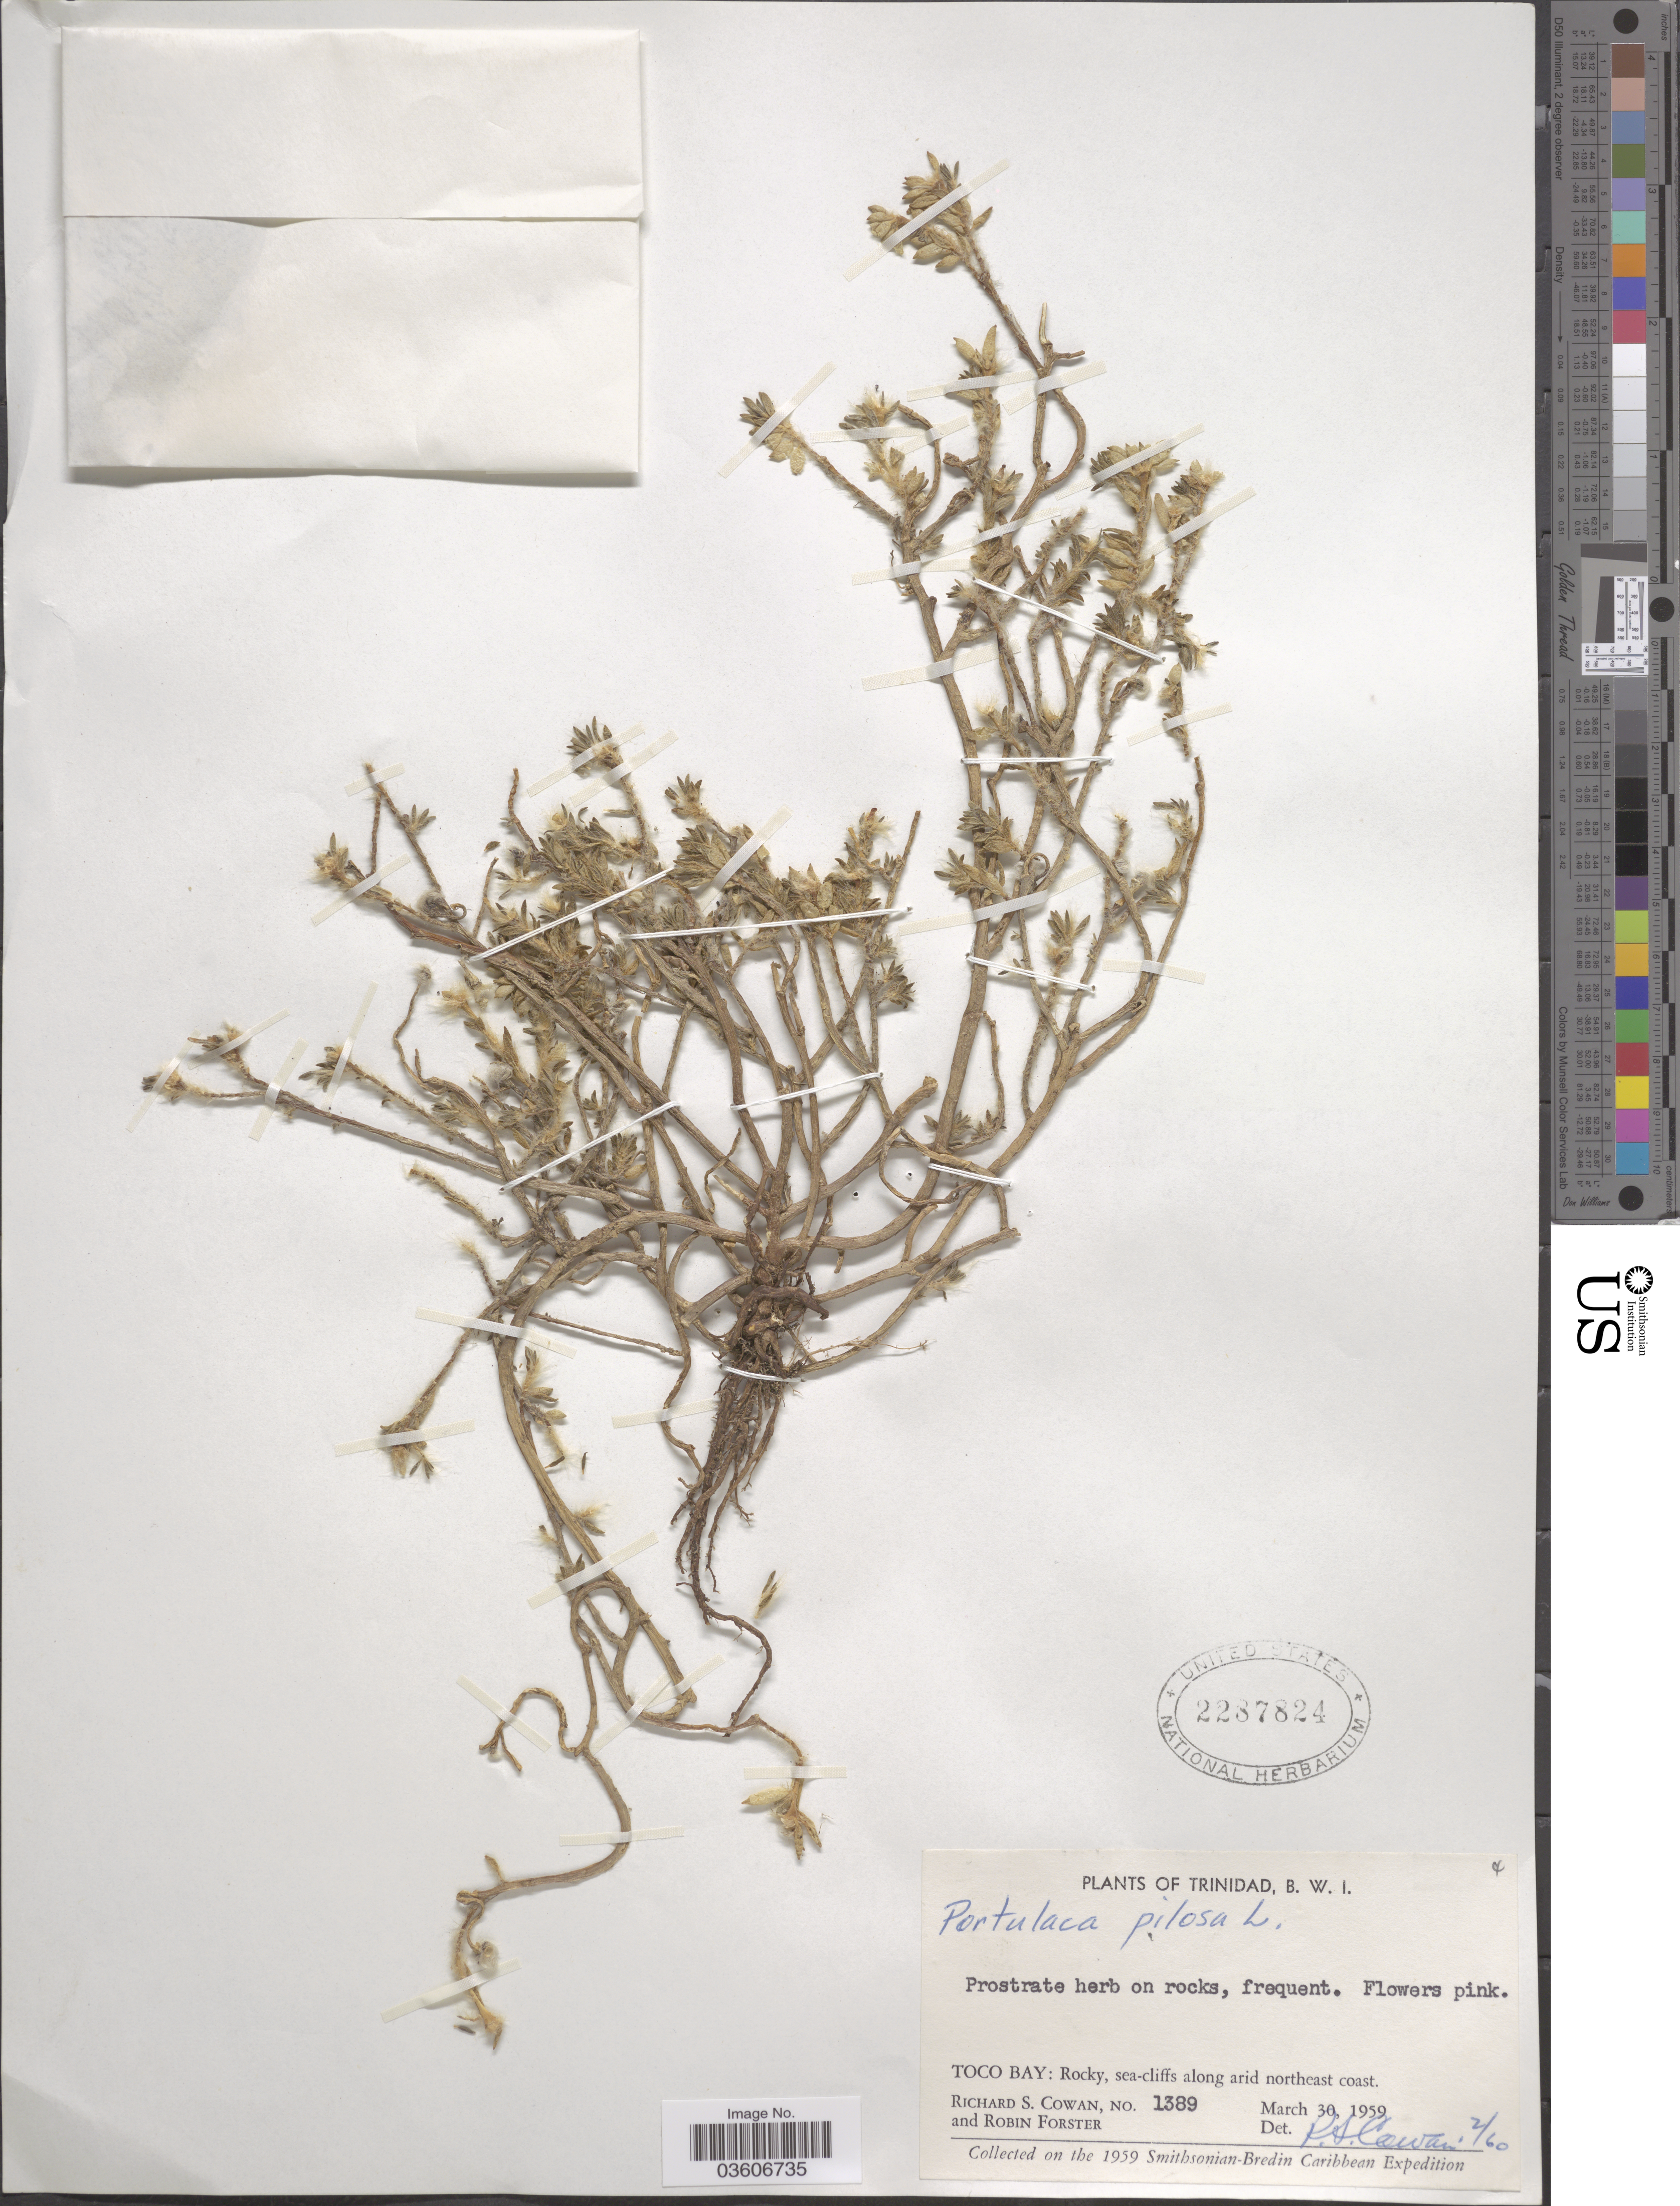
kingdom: Plantae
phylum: Tracheophyta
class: Magnoliopsida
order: Caryophyllales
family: Portulacaceae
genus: Portulaca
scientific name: Portulaca pilosa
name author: L.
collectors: R. S. Cowan & R. Forster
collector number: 1389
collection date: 1959-03-30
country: Trinidad and Tobago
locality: Trinidad, B.W.I. Toco Bay: Rocky, sea-cliffs along arid northeast coast.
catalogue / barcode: US 2287824